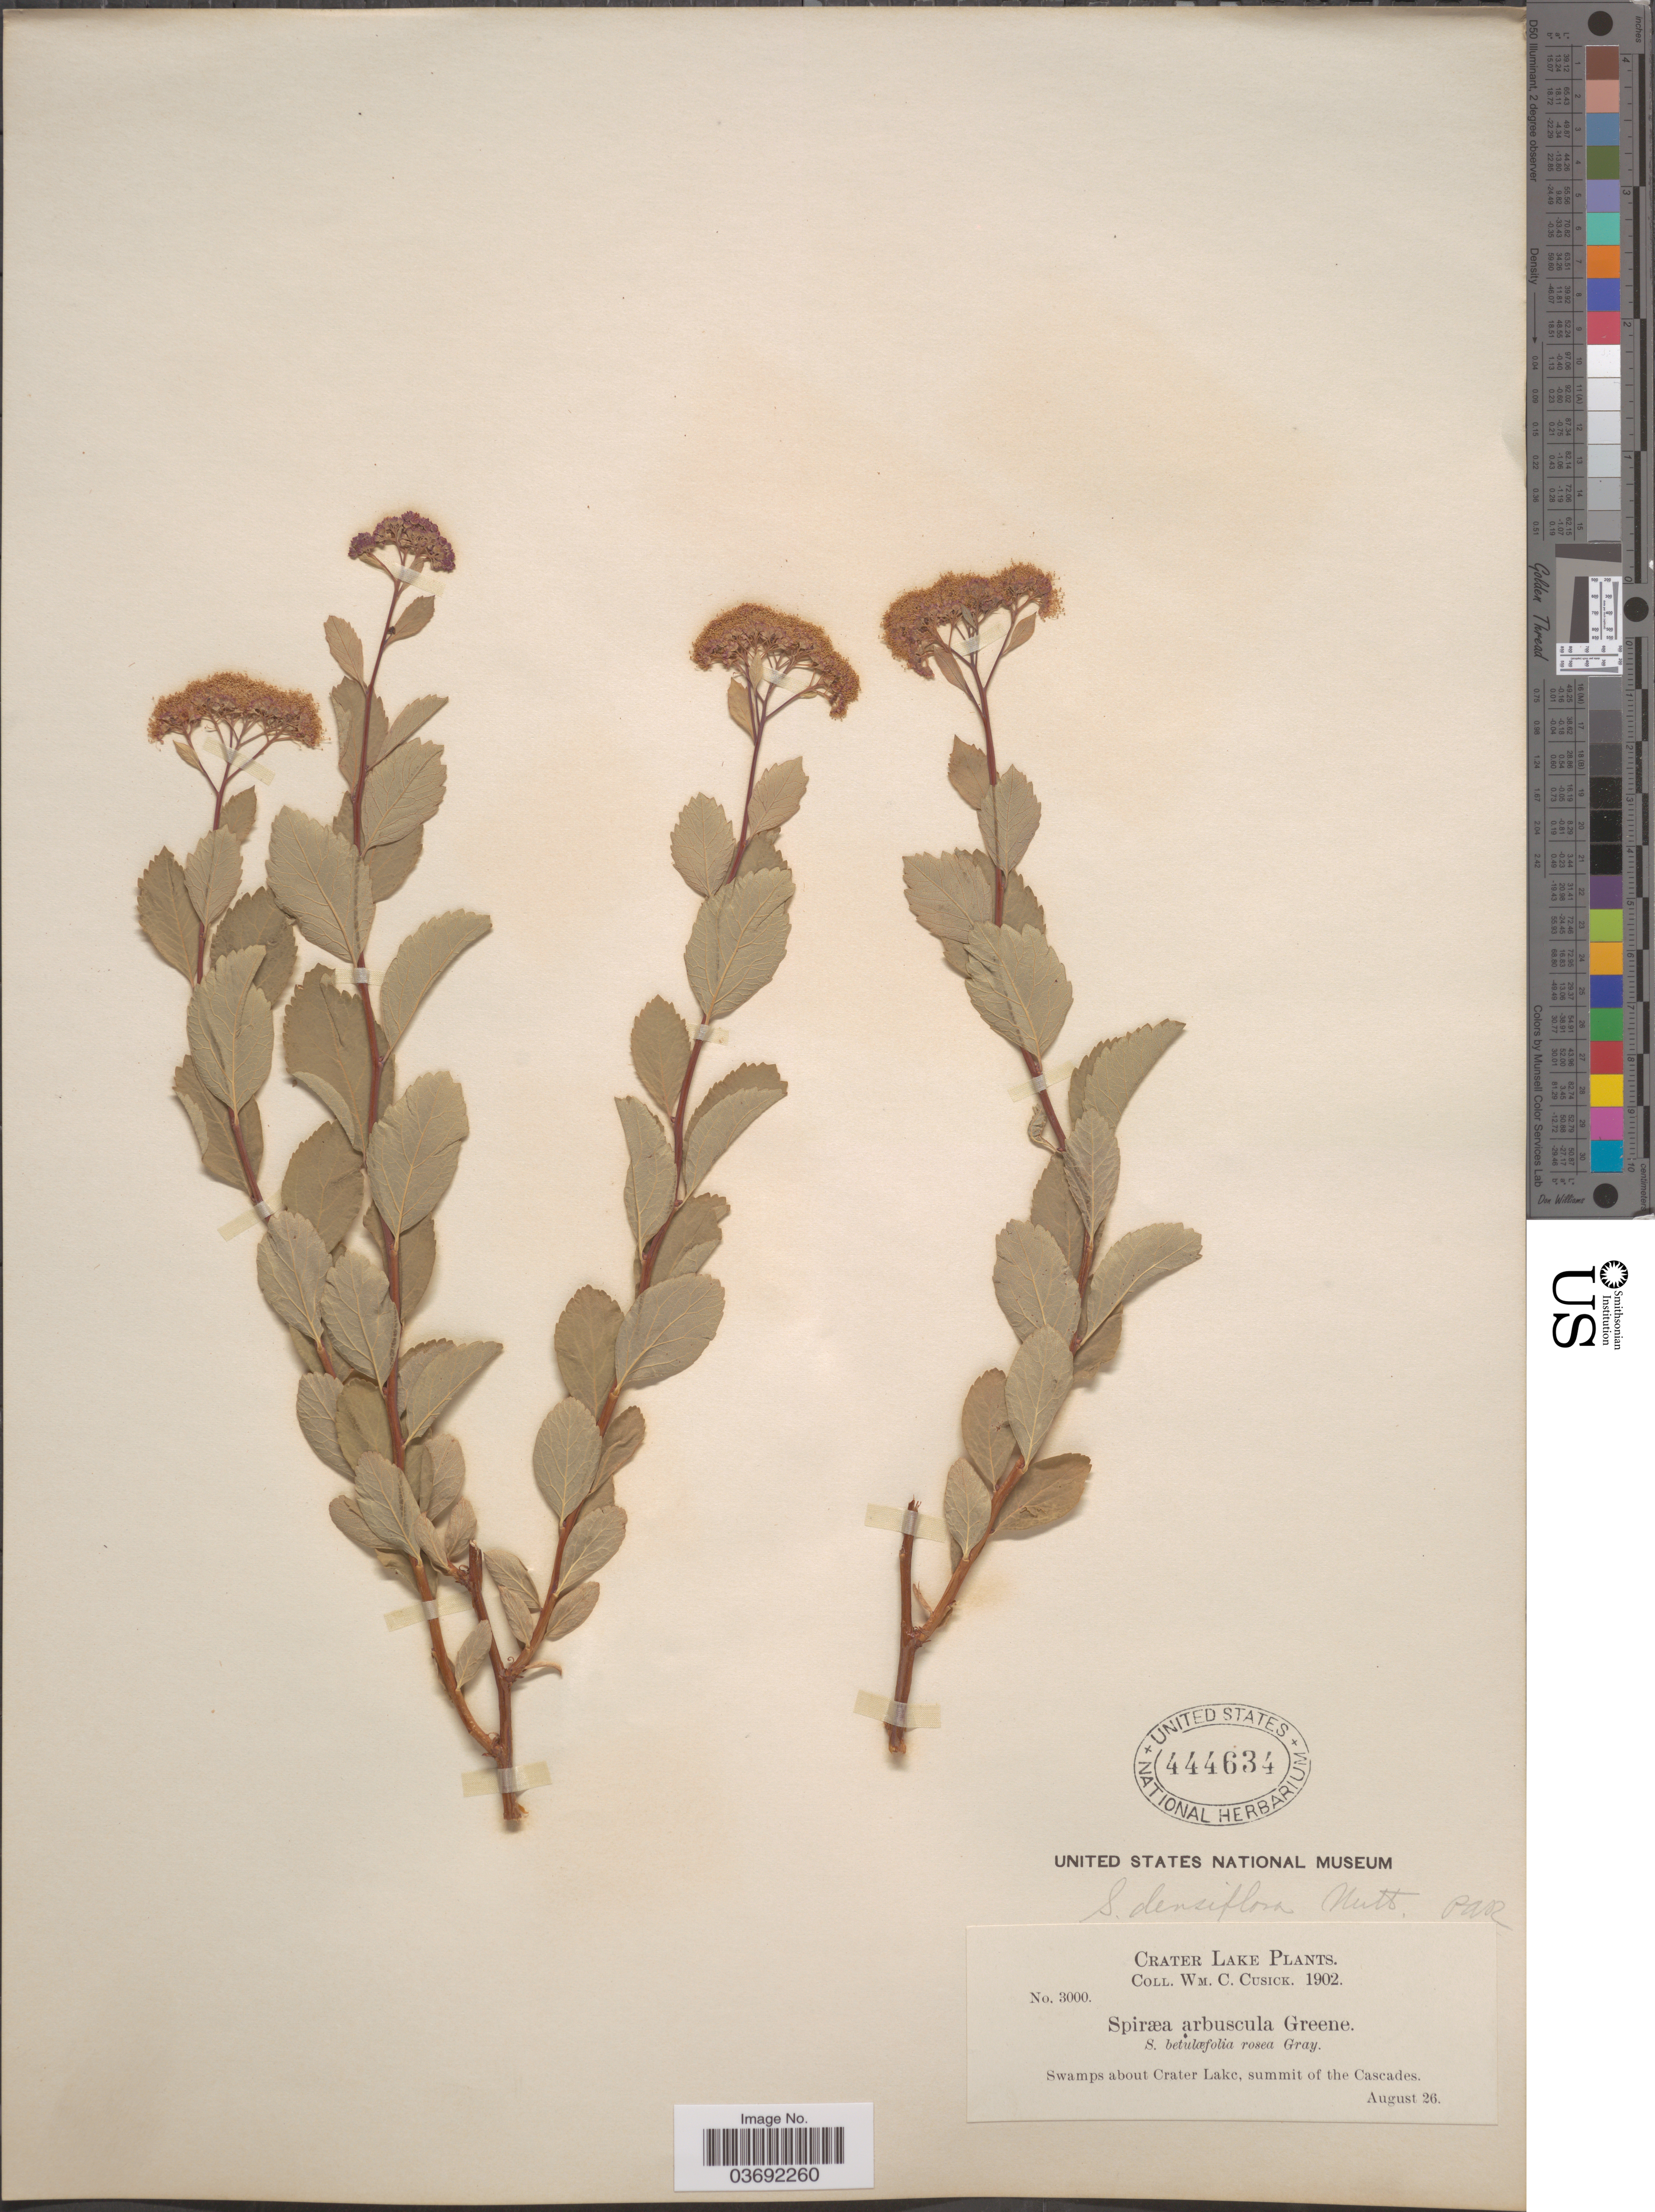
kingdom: Plantae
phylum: Tracheophyta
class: Magnoliopsida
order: Rosales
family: Rosaceae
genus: Spiraea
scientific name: Spiraea densiflora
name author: Nutt. ex Greenm.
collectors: W. C. Cusick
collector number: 3000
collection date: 1902-08-26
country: United States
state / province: Oregon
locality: Crater Lake. Swamps about Crater Lake, summit of the Cascades.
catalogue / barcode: US 444634